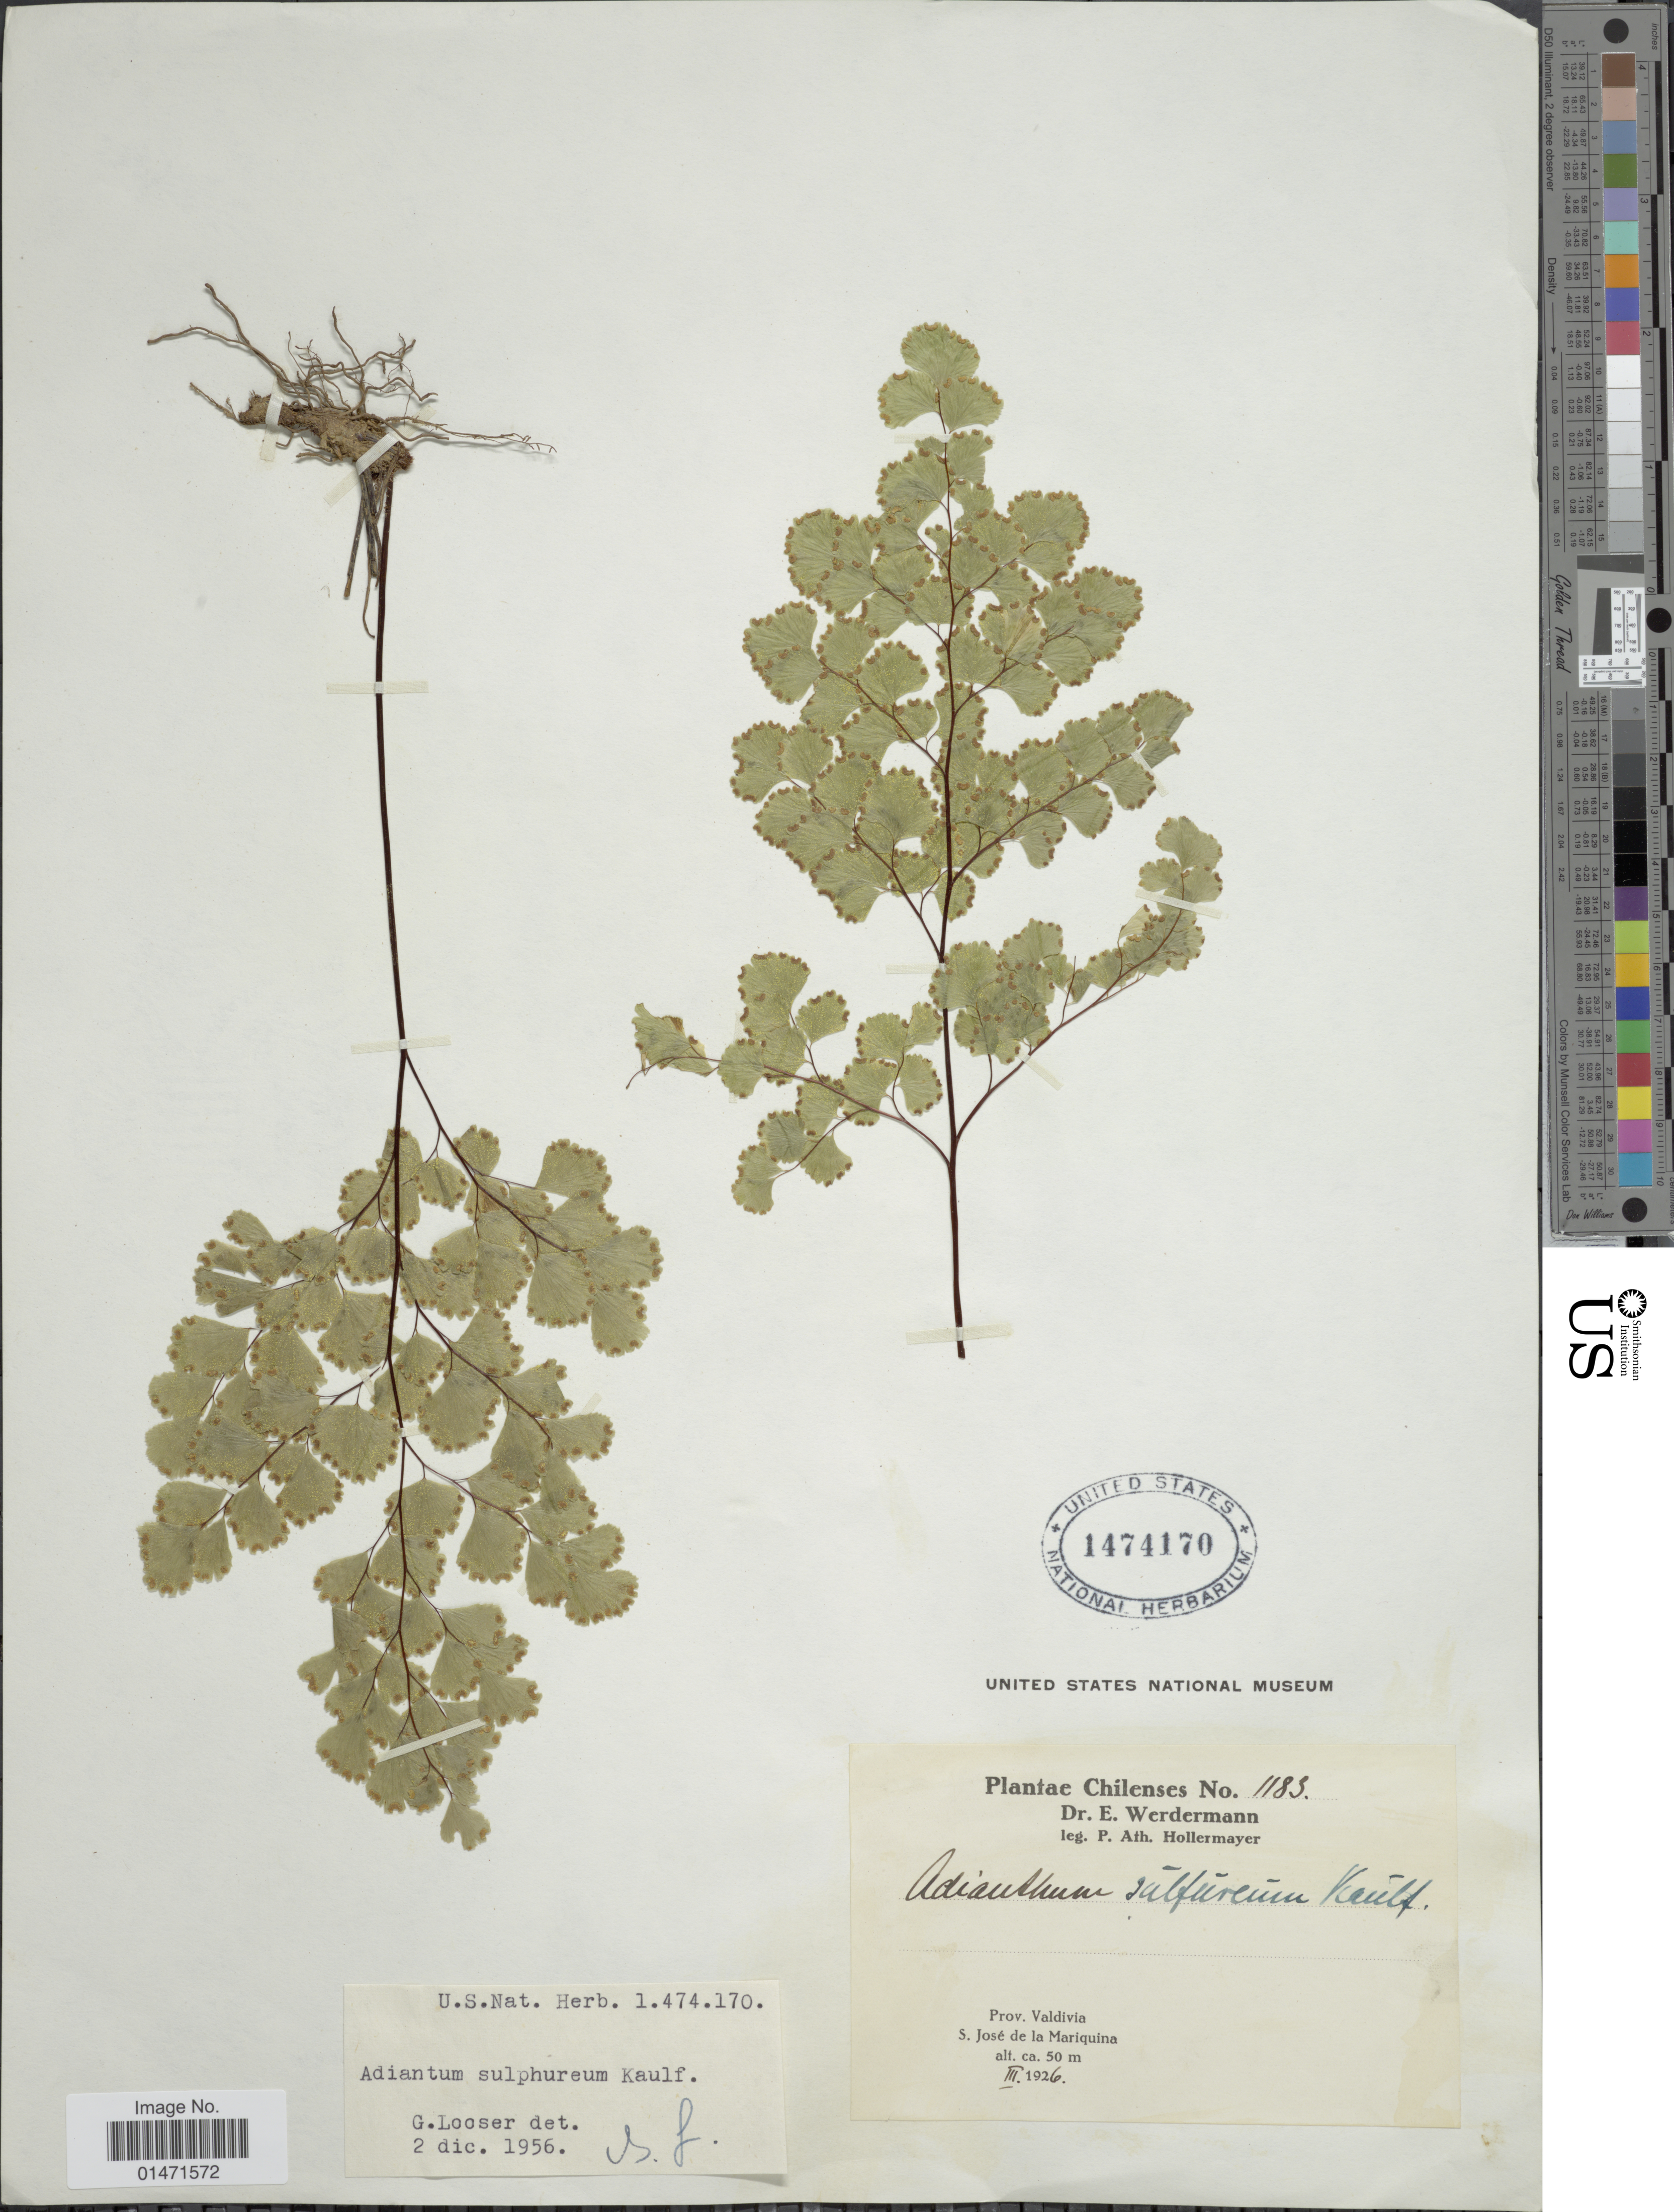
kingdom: Plantae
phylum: Tracheophyta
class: Polypodiopsida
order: Polypodiales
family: Pteridaceae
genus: Adiantum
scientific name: Adiantum sulphureum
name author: Kaulf.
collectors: P. Hollermayer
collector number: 1183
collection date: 1926-03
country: Chile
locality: Prov. Valdivia. S. José de la Mariquina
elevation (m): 50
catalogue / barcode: US 1474170